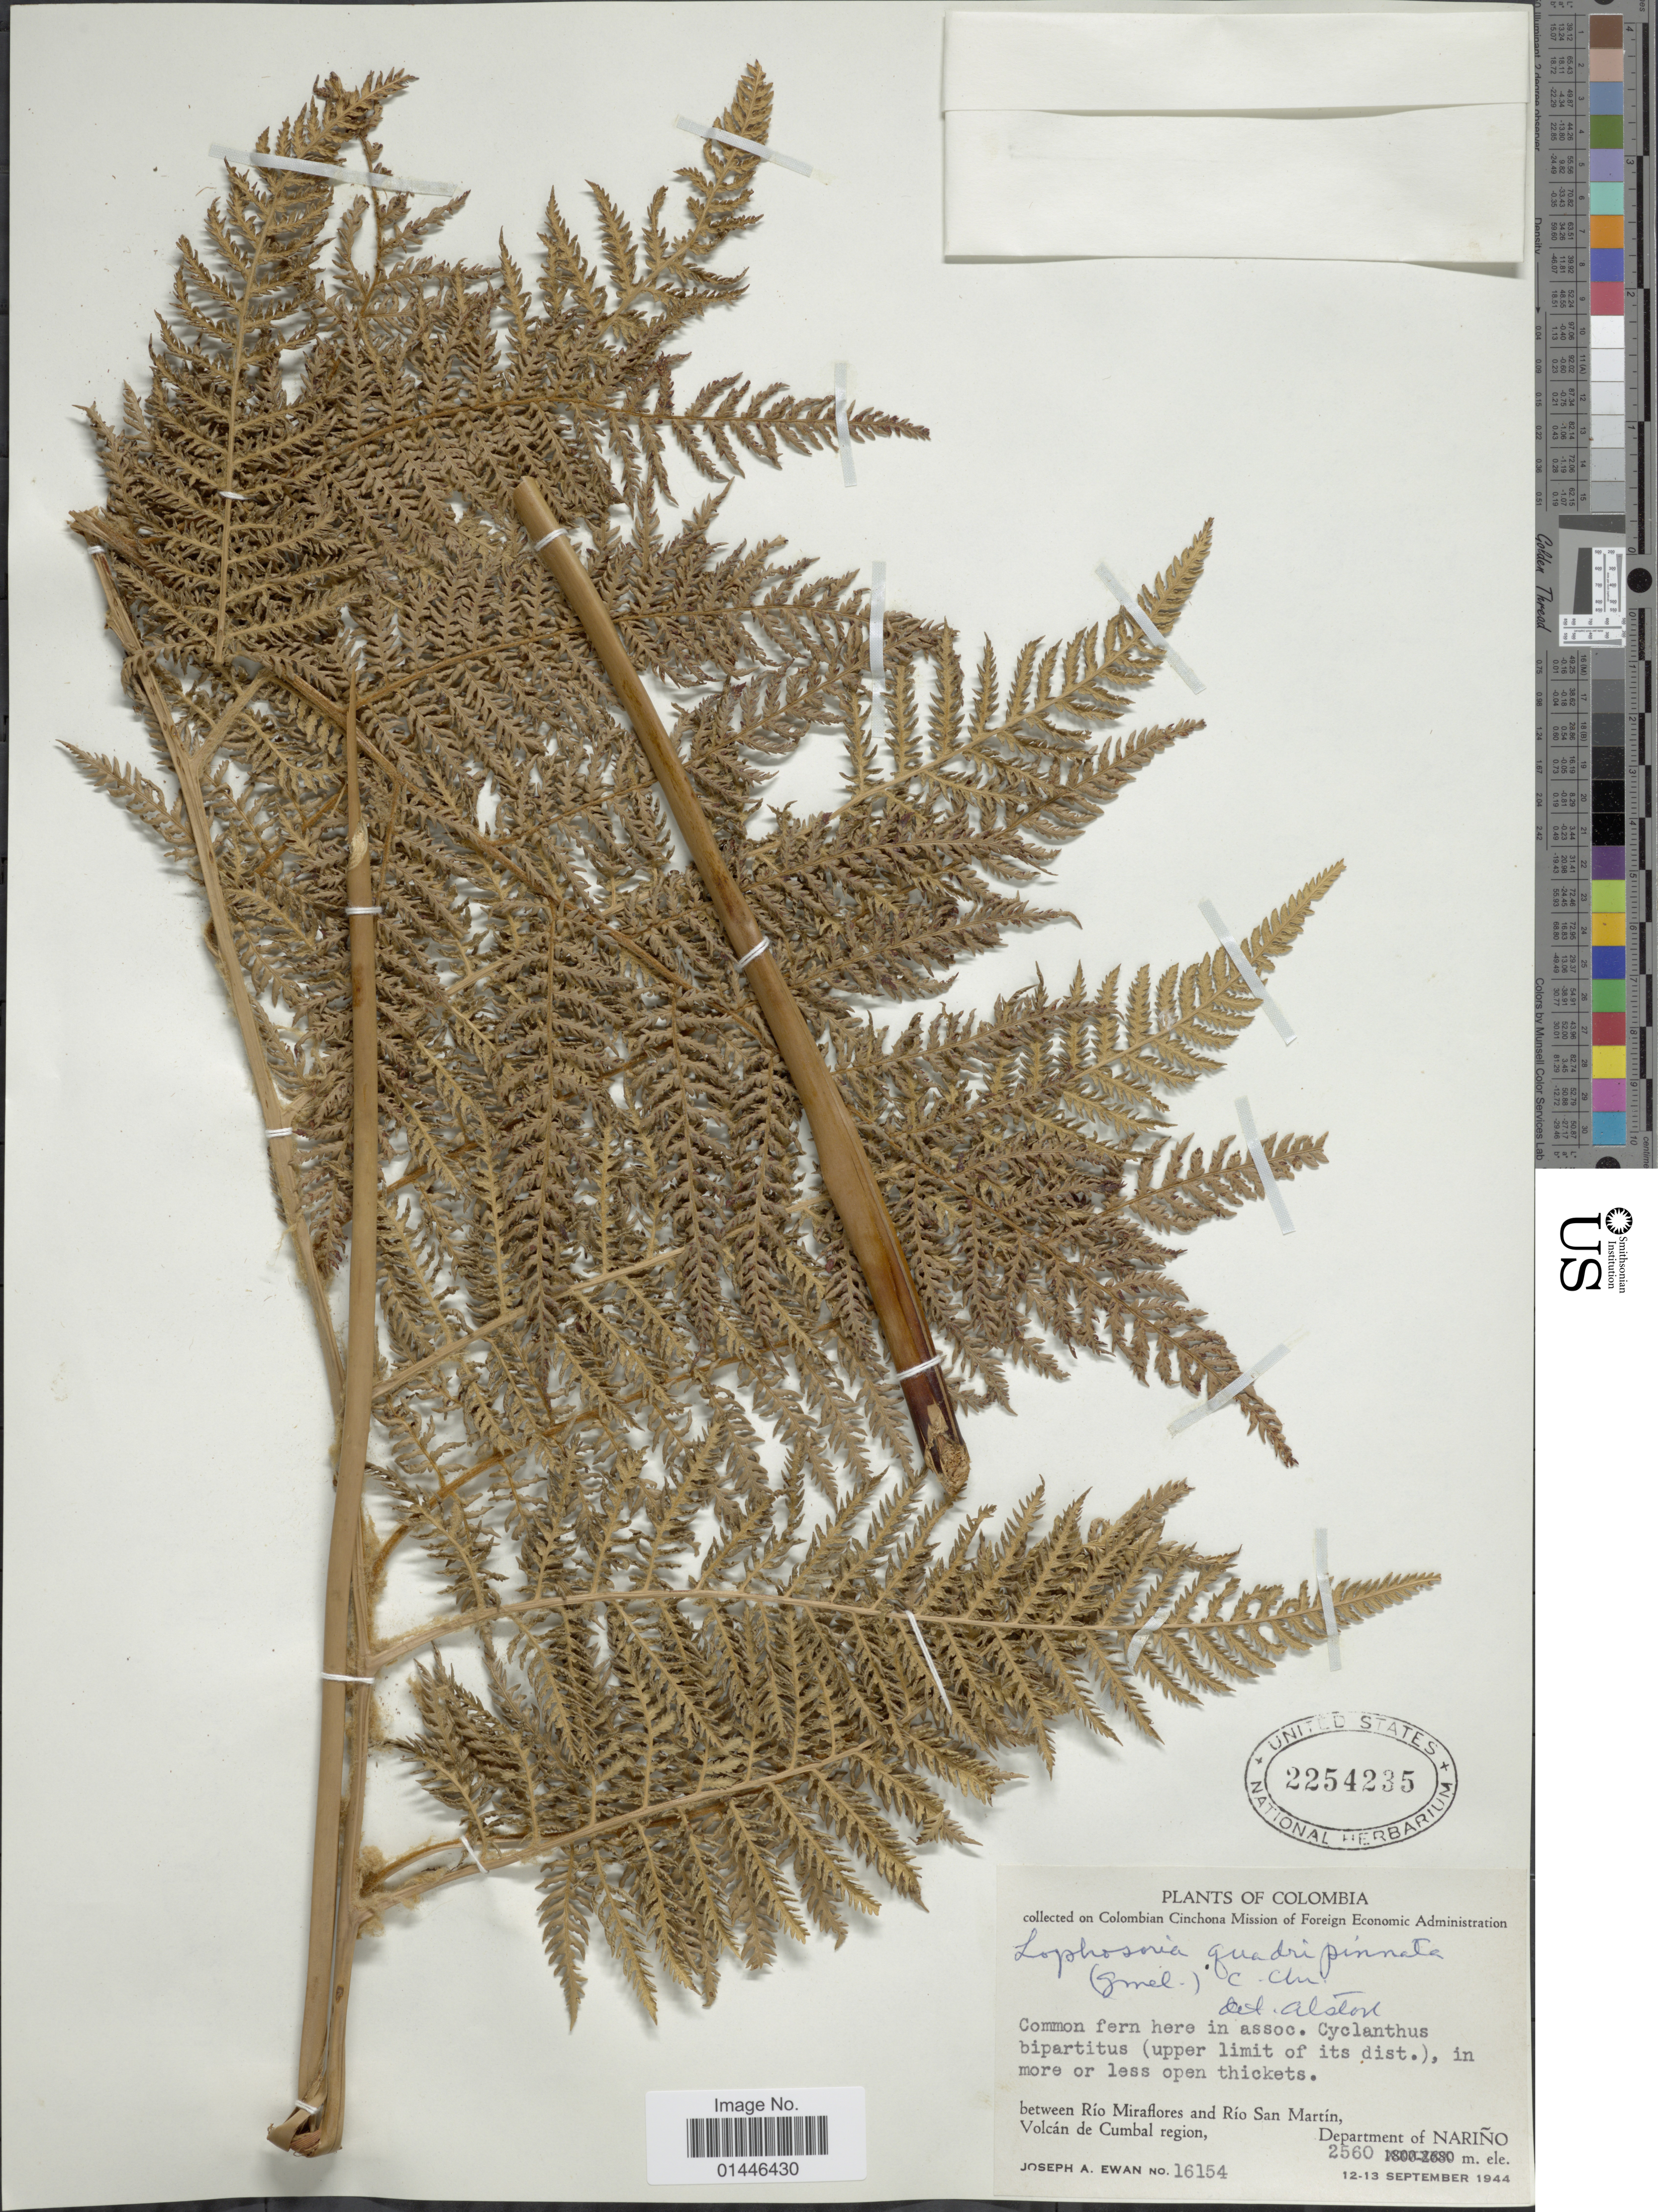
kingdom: Plantae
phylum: Tracheophyta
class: Polypodiopsida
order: Cyatheales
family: Dicksoniaceae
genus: Lophosoria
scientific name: Lophosoria quadripinnata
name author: (J.F. Gmel.) C. Chr.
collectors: J. A. Ewan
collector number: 16154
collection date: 1944-09-12/1944-09-13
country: Colombia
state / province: Nariño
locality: Between Río Miraflores and Río San Martín, Volcán de Cumbal region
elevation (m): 2560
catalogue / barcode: US 2254235